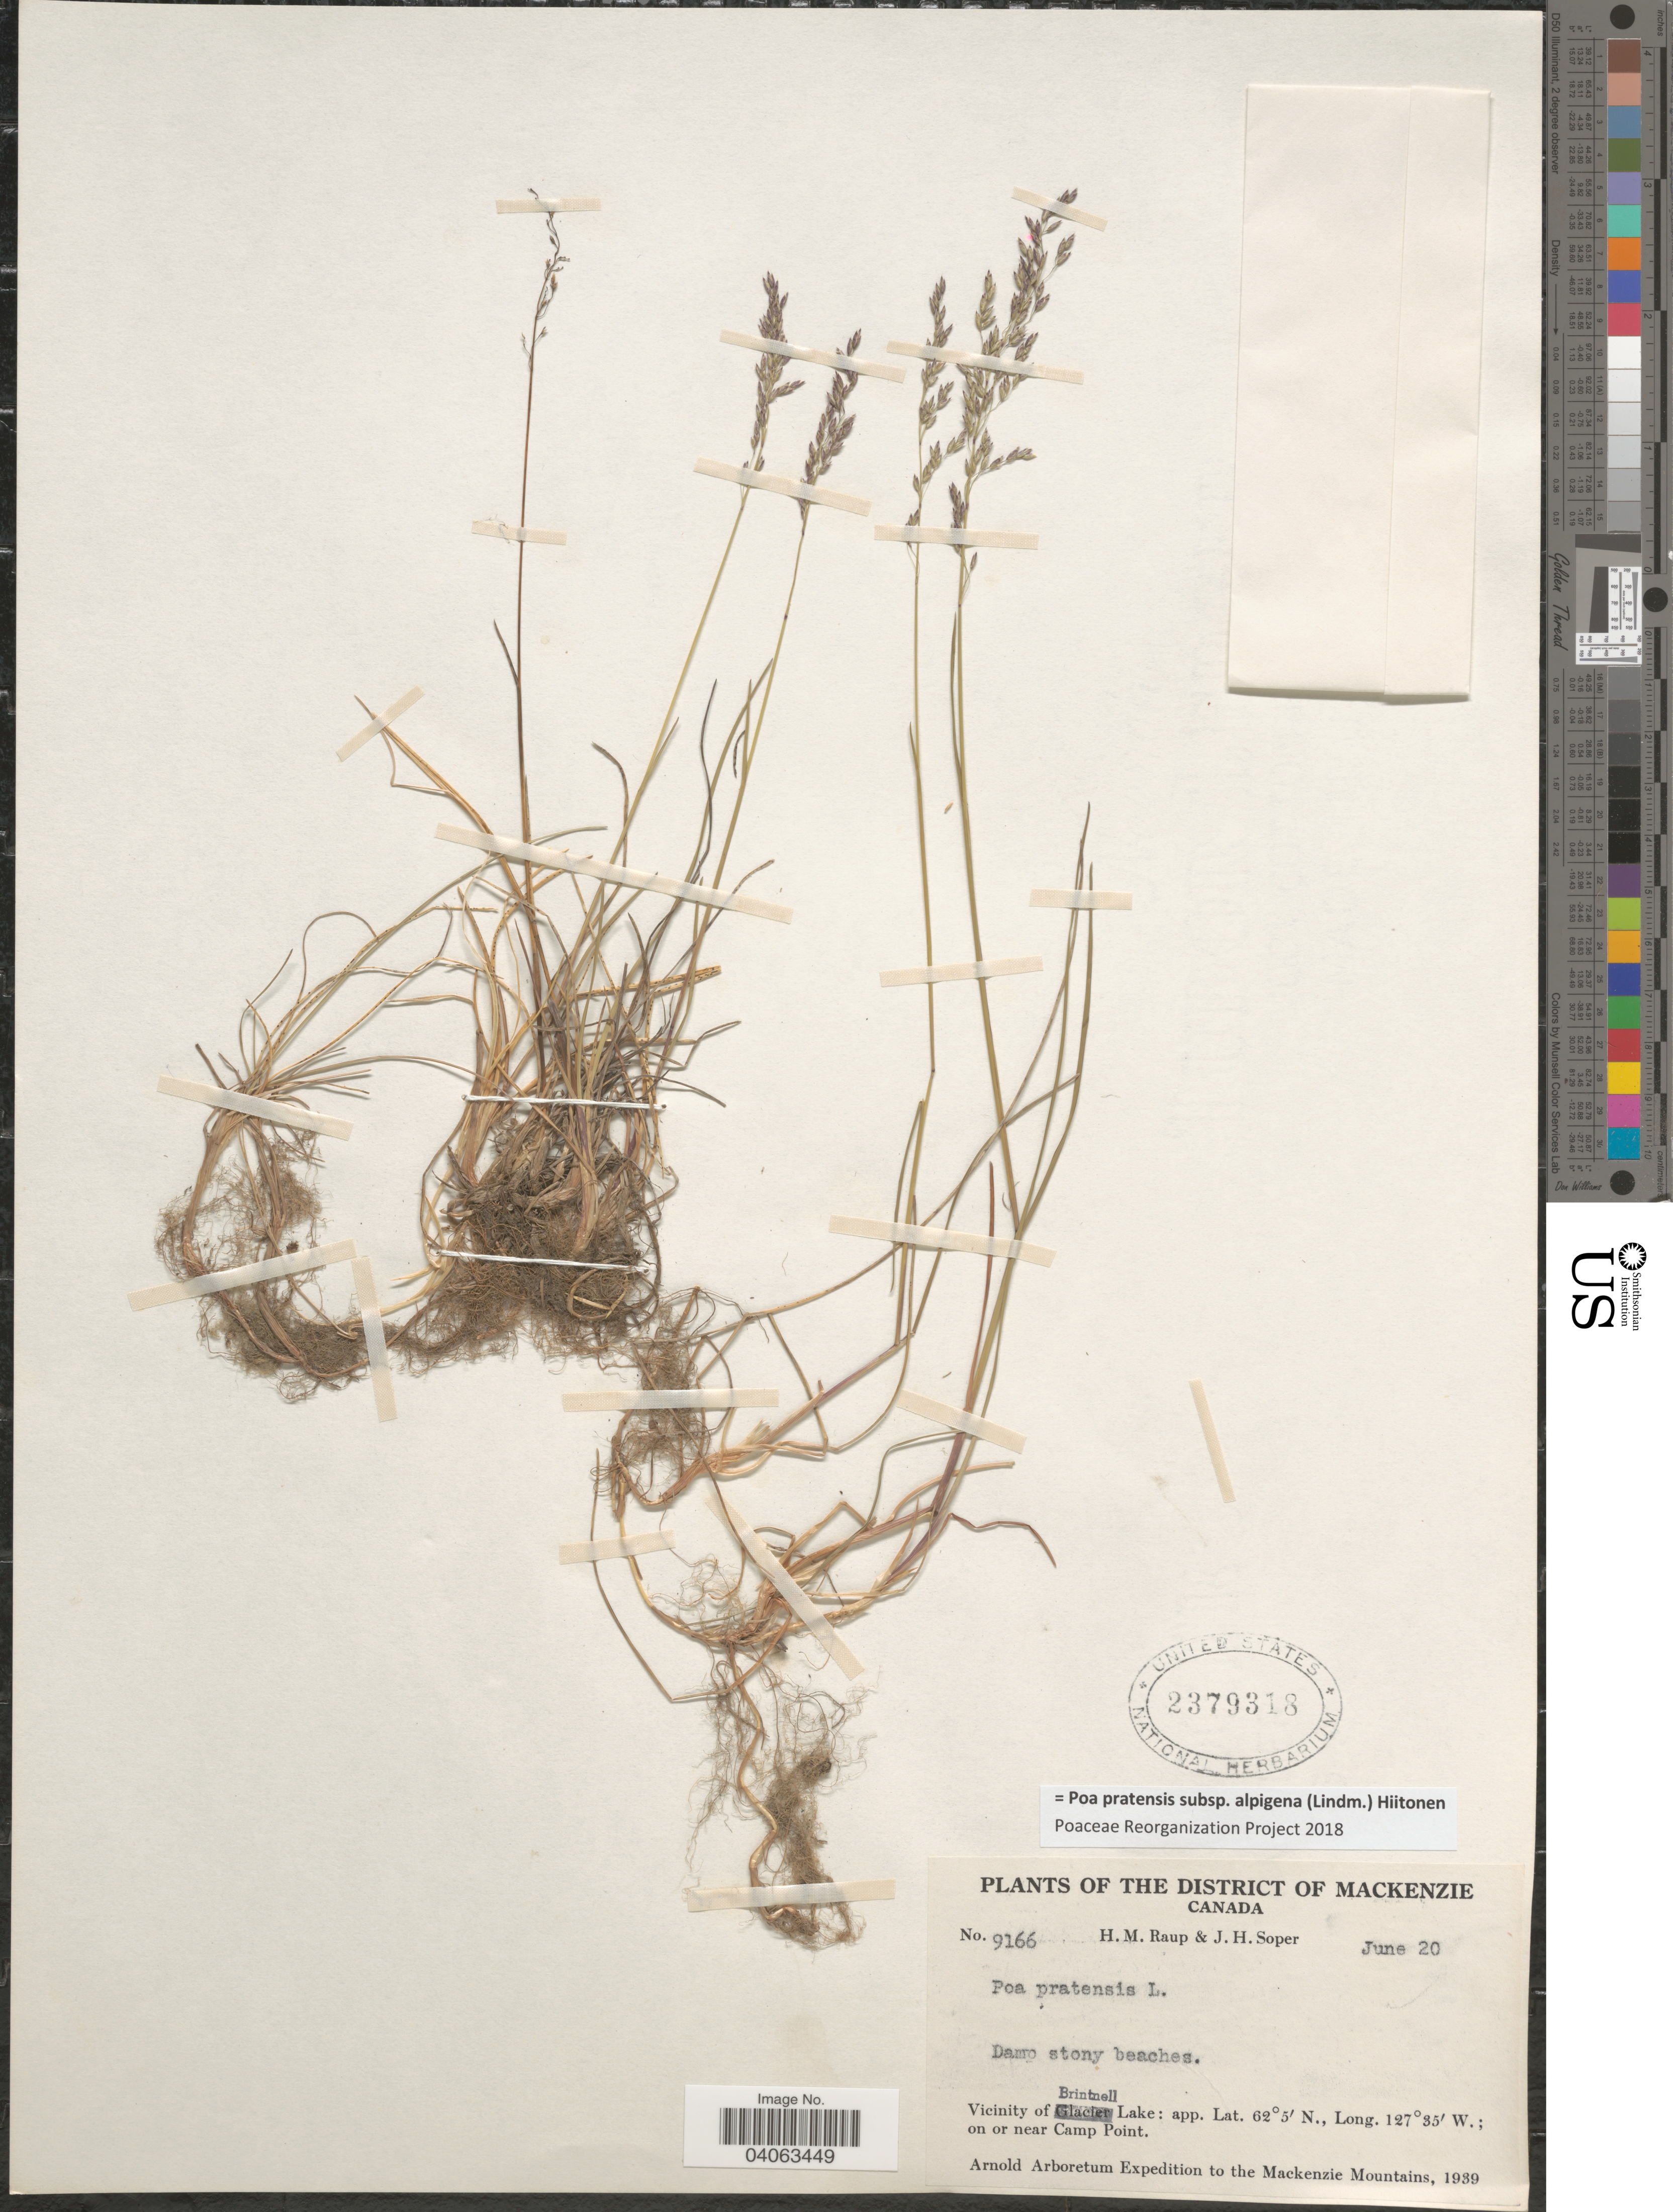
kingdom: Plantae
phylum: Tracheophyta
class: Liliopsida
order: Poales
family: Poaceae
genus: Poa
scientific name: Poa pratensis subsp. alpigena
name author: (Lindm.) Hiitonen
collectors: H. Raup & J. H. Soper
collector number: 9166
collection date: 1939-06-20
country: Canada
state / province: Alberta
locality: The District of Mackenzie. Vicinity of Brintnell Lake; on or near Camp Point. The Mackenzie Mountains.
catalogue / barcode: US 2379318